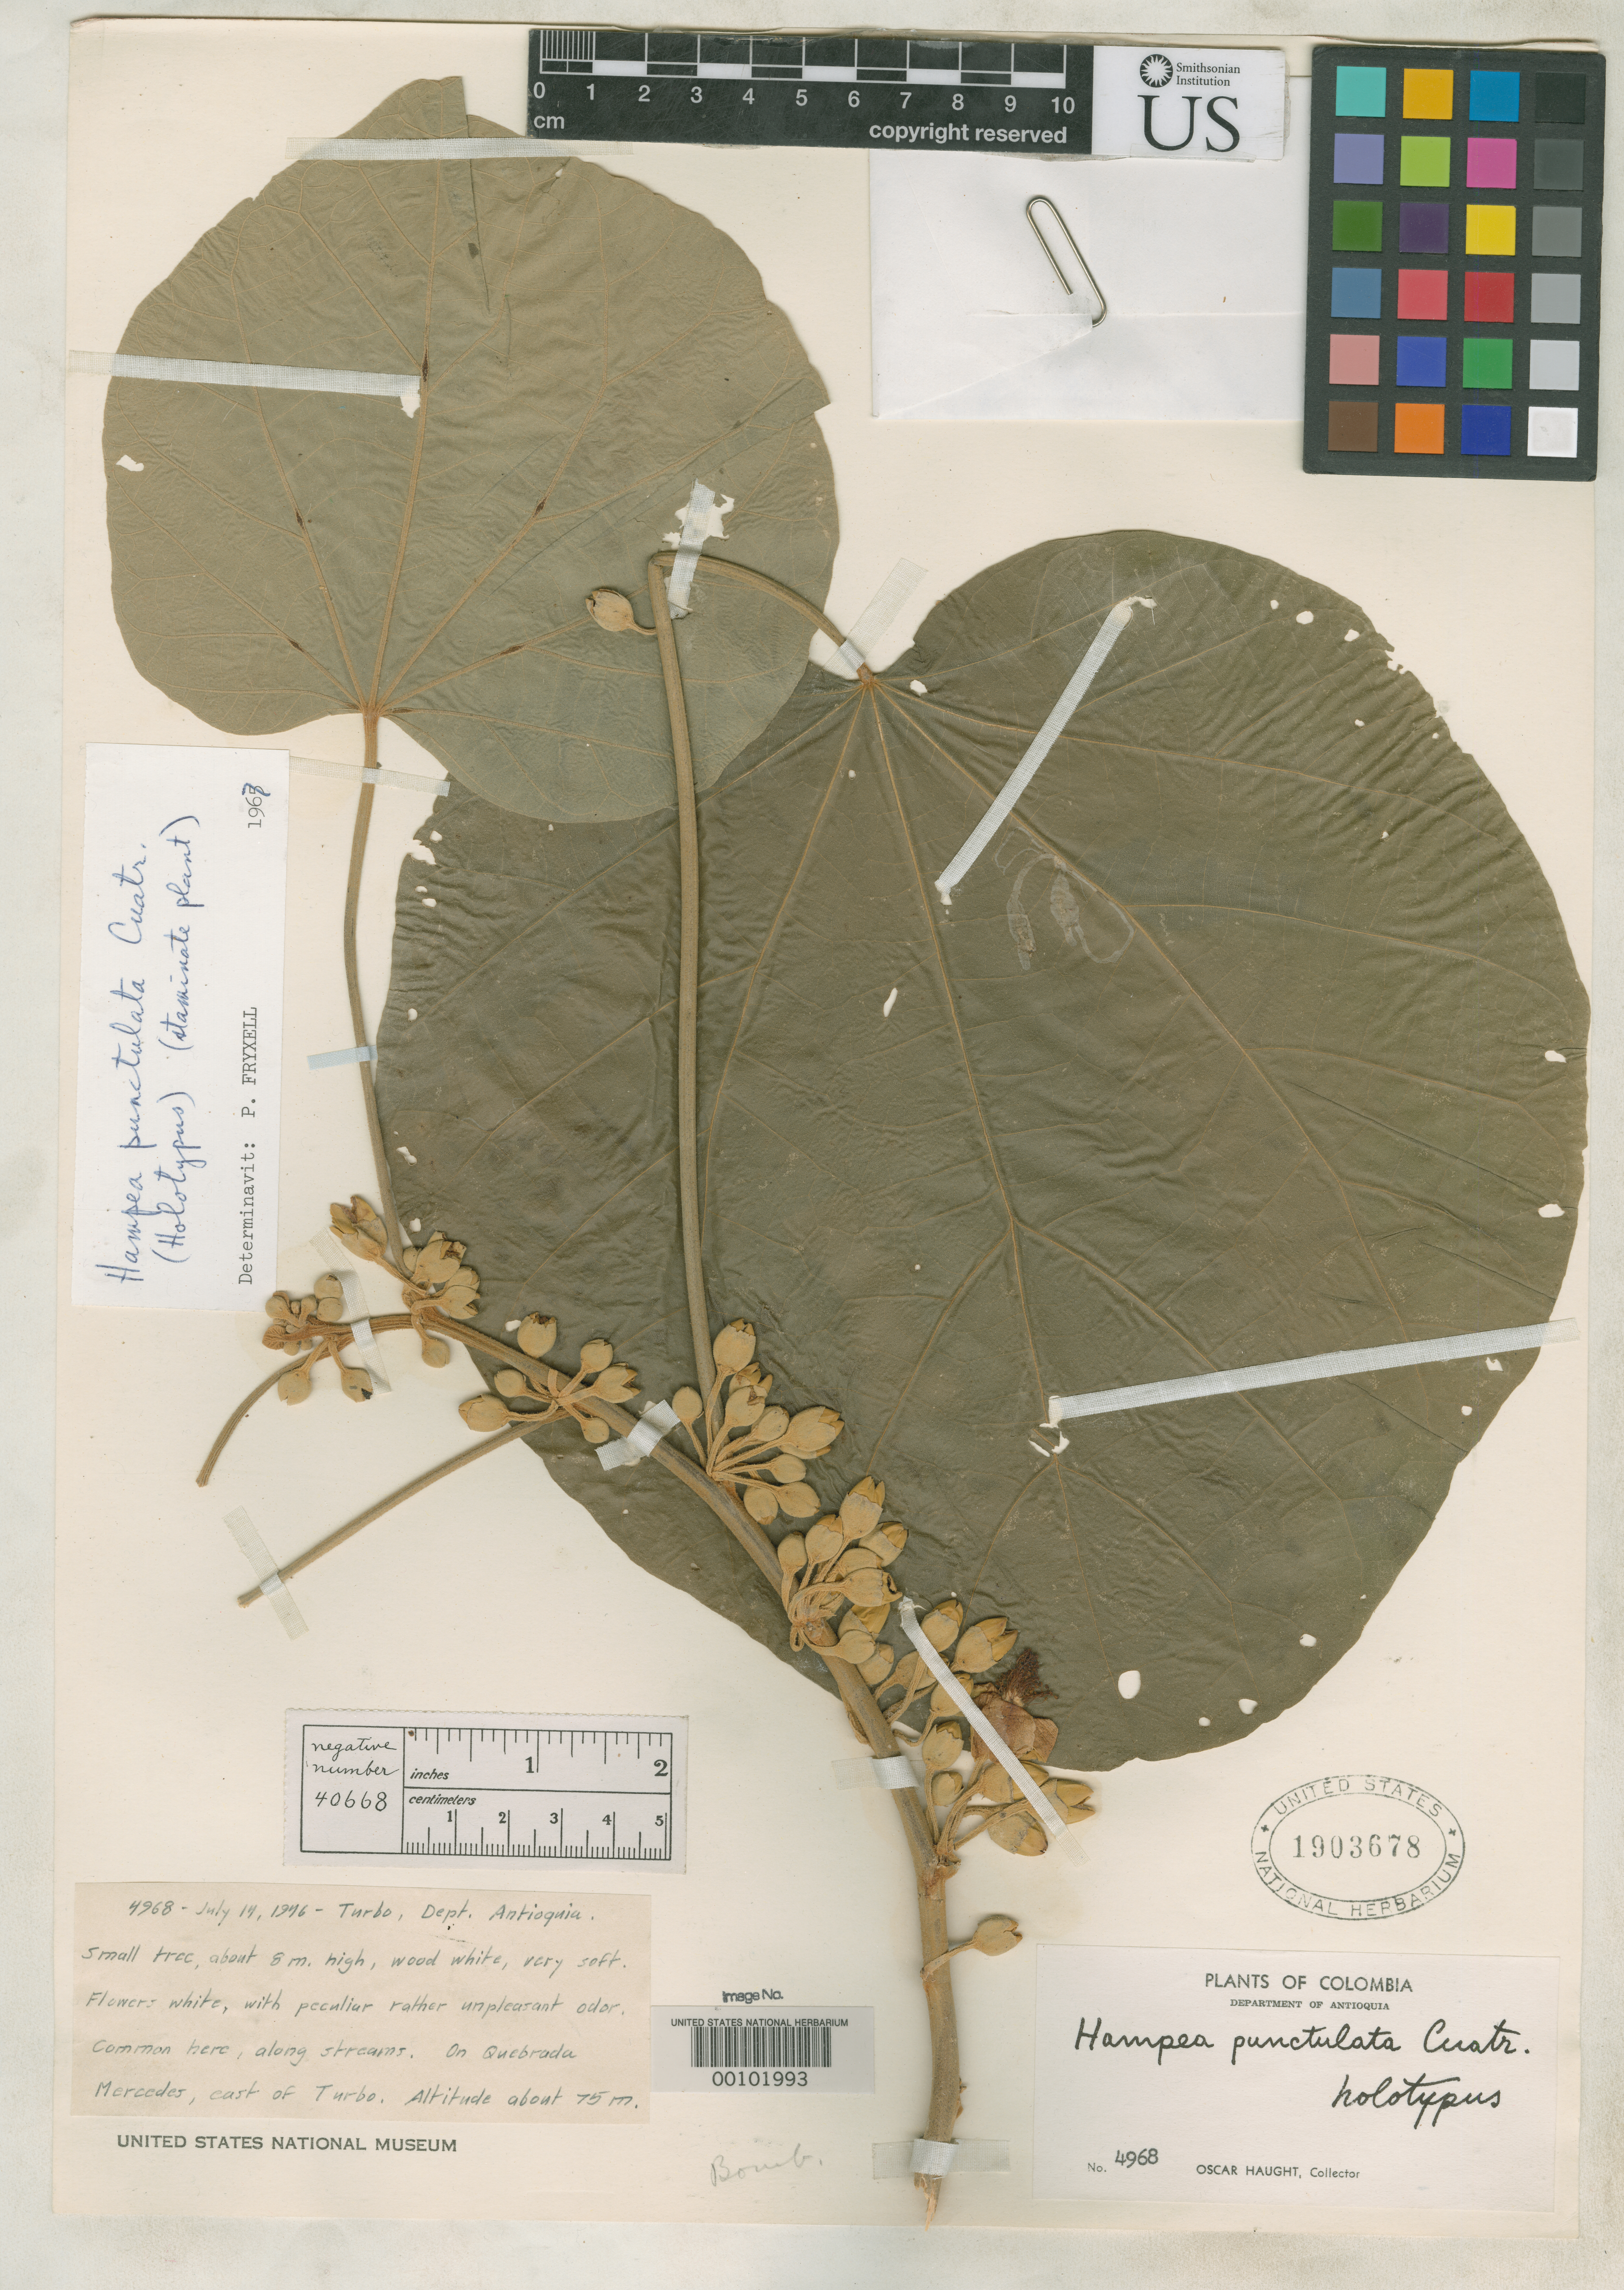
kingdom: Plantae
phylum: Tracheophyta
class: Magnoliopsida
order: Malvales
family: Malvaceae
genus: Hampea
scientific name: Hampea punctulata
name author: Cuatrec.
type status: Holotype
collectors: O. L. Haught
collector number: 4968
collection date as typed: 14 Jul 1946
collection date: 1946-07-14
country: Colombia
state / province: Antioquia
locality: Quebrada Mercedes, E of Turbo.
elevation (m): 75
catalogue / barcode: US 1903678